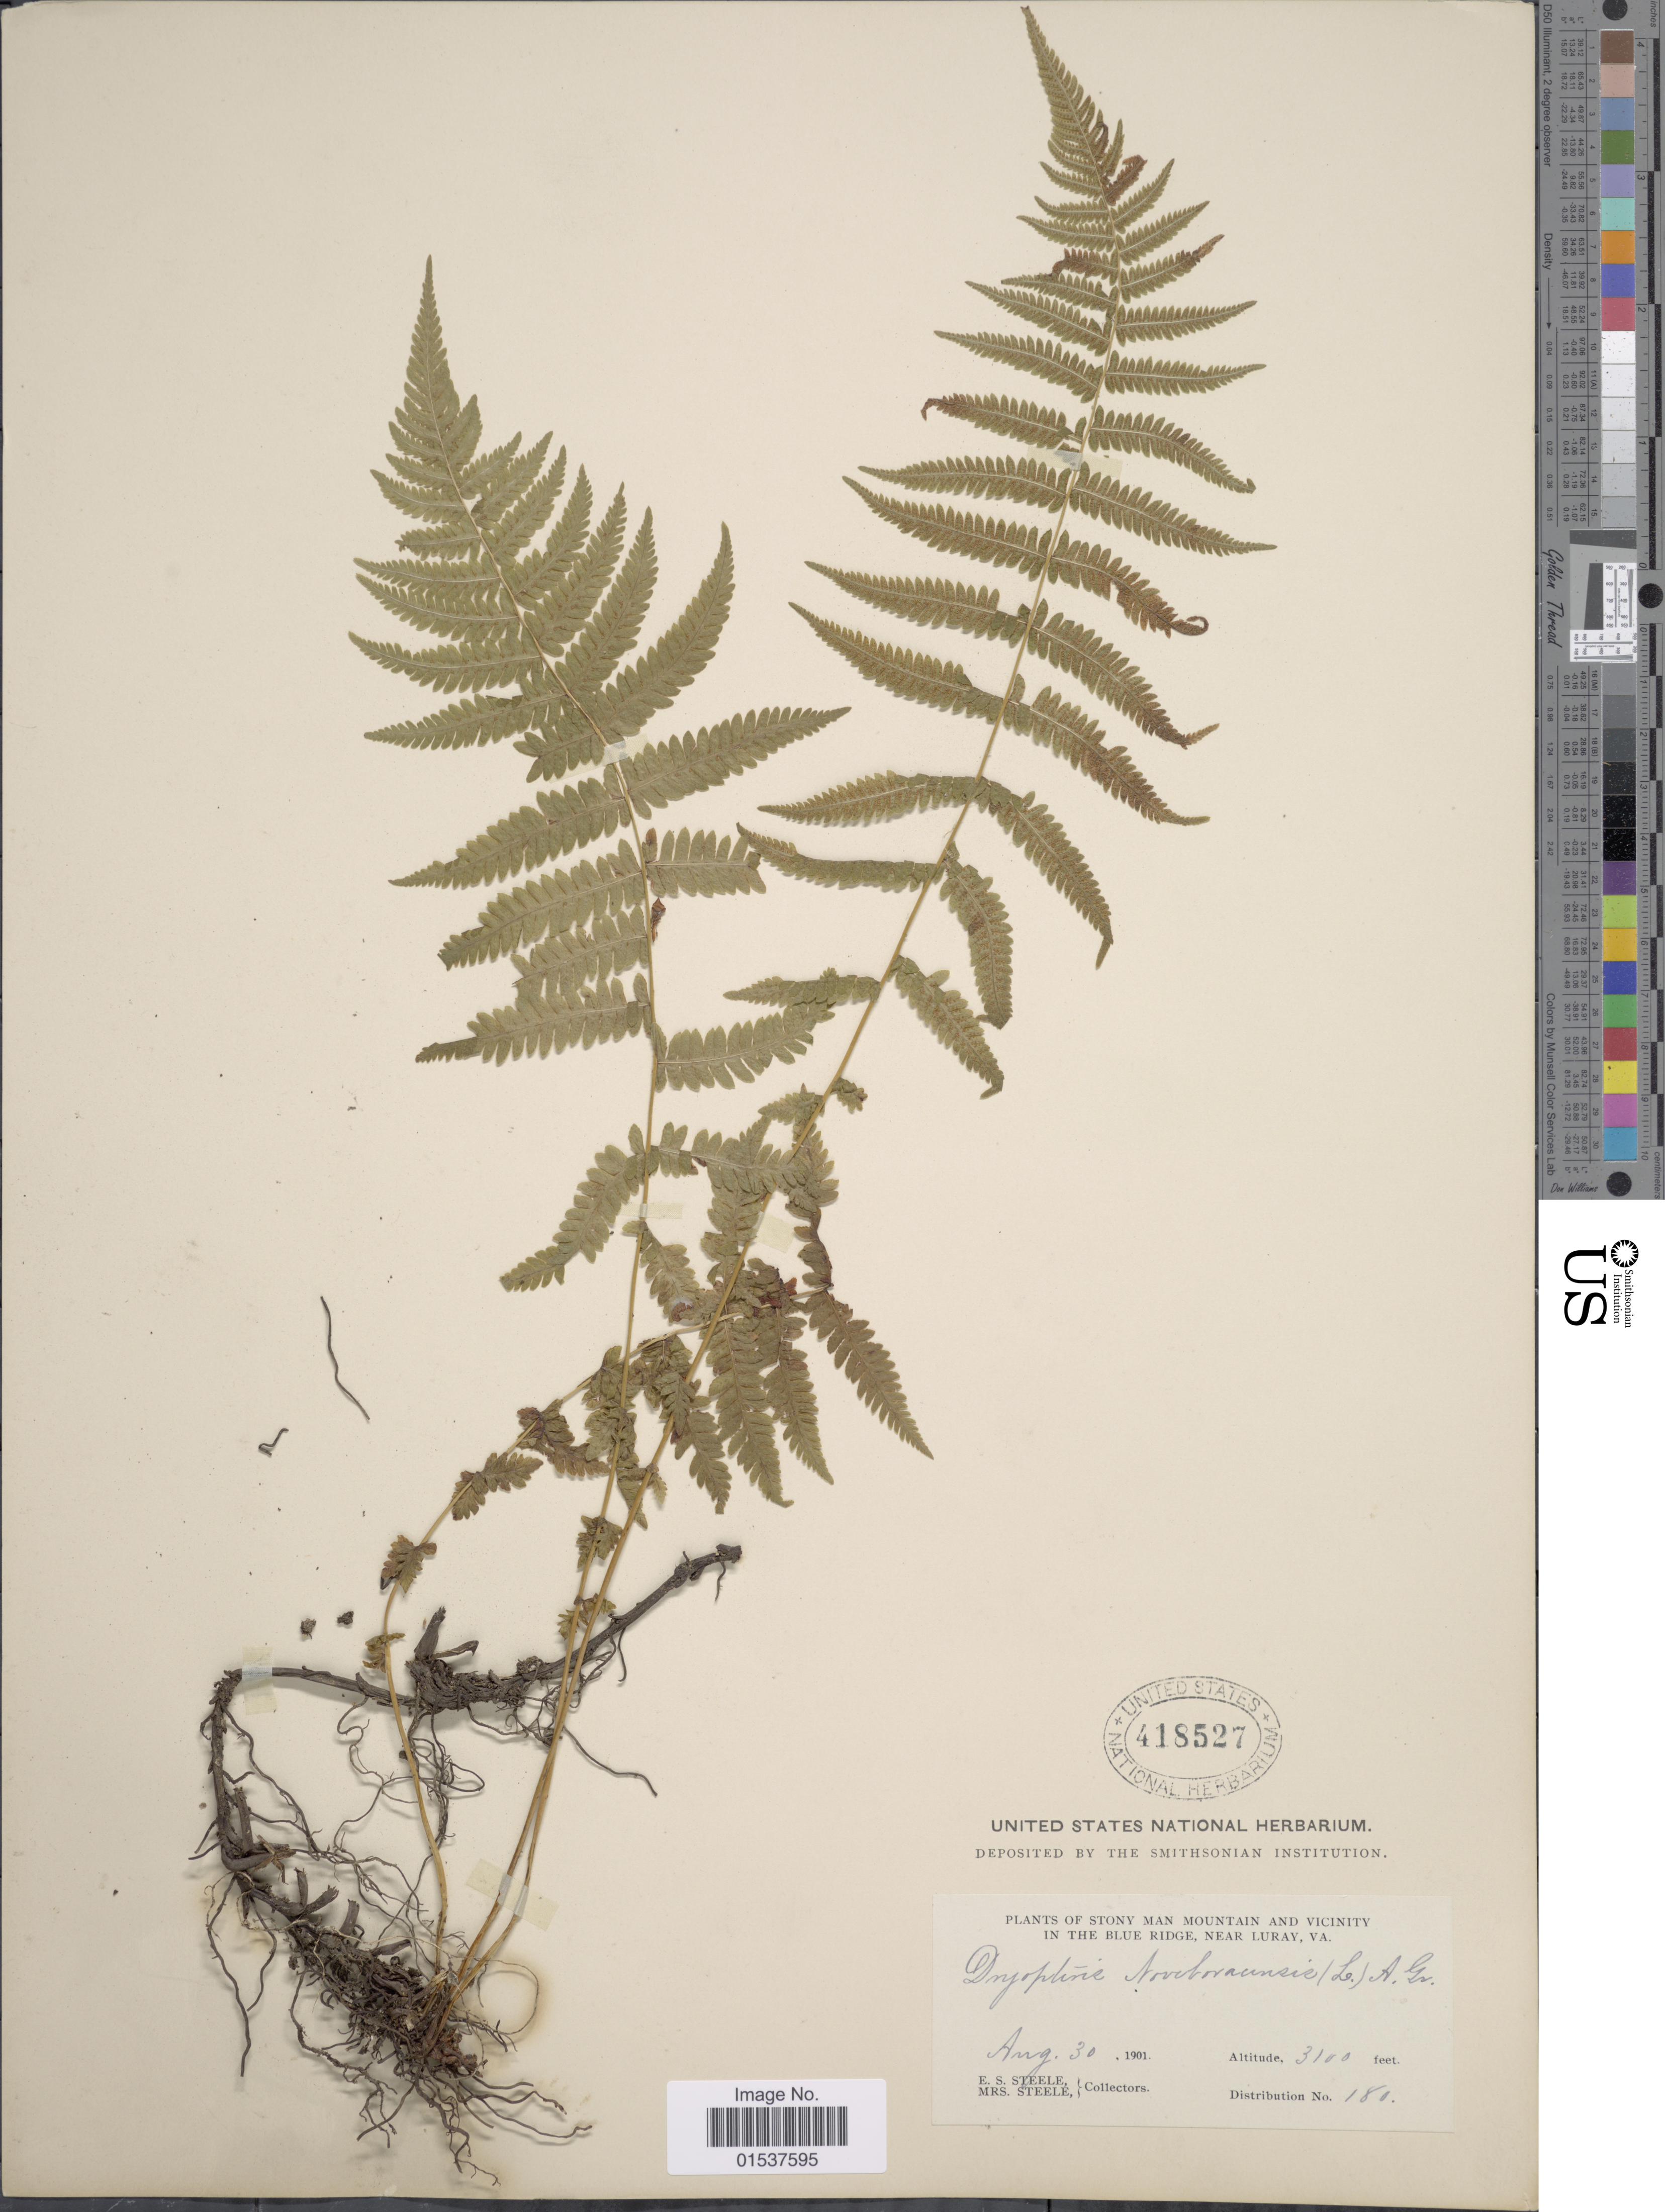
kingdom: Plantae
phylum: Tracheophyta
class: Polypodiopsida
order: Polypodiales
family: Thelypteridaceae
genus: Parathelypteris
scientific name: Parathelypteris noveboracensis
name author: (L.) Ching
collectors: E. Steele & Mrs. E. S. Steele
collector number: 180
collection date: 1901-08-30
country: United States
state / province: Virginia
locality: Stony Man Mountain and vicinity in the Blue Ridge, Near Luray, Va,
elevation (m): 945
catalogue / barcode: US 418527